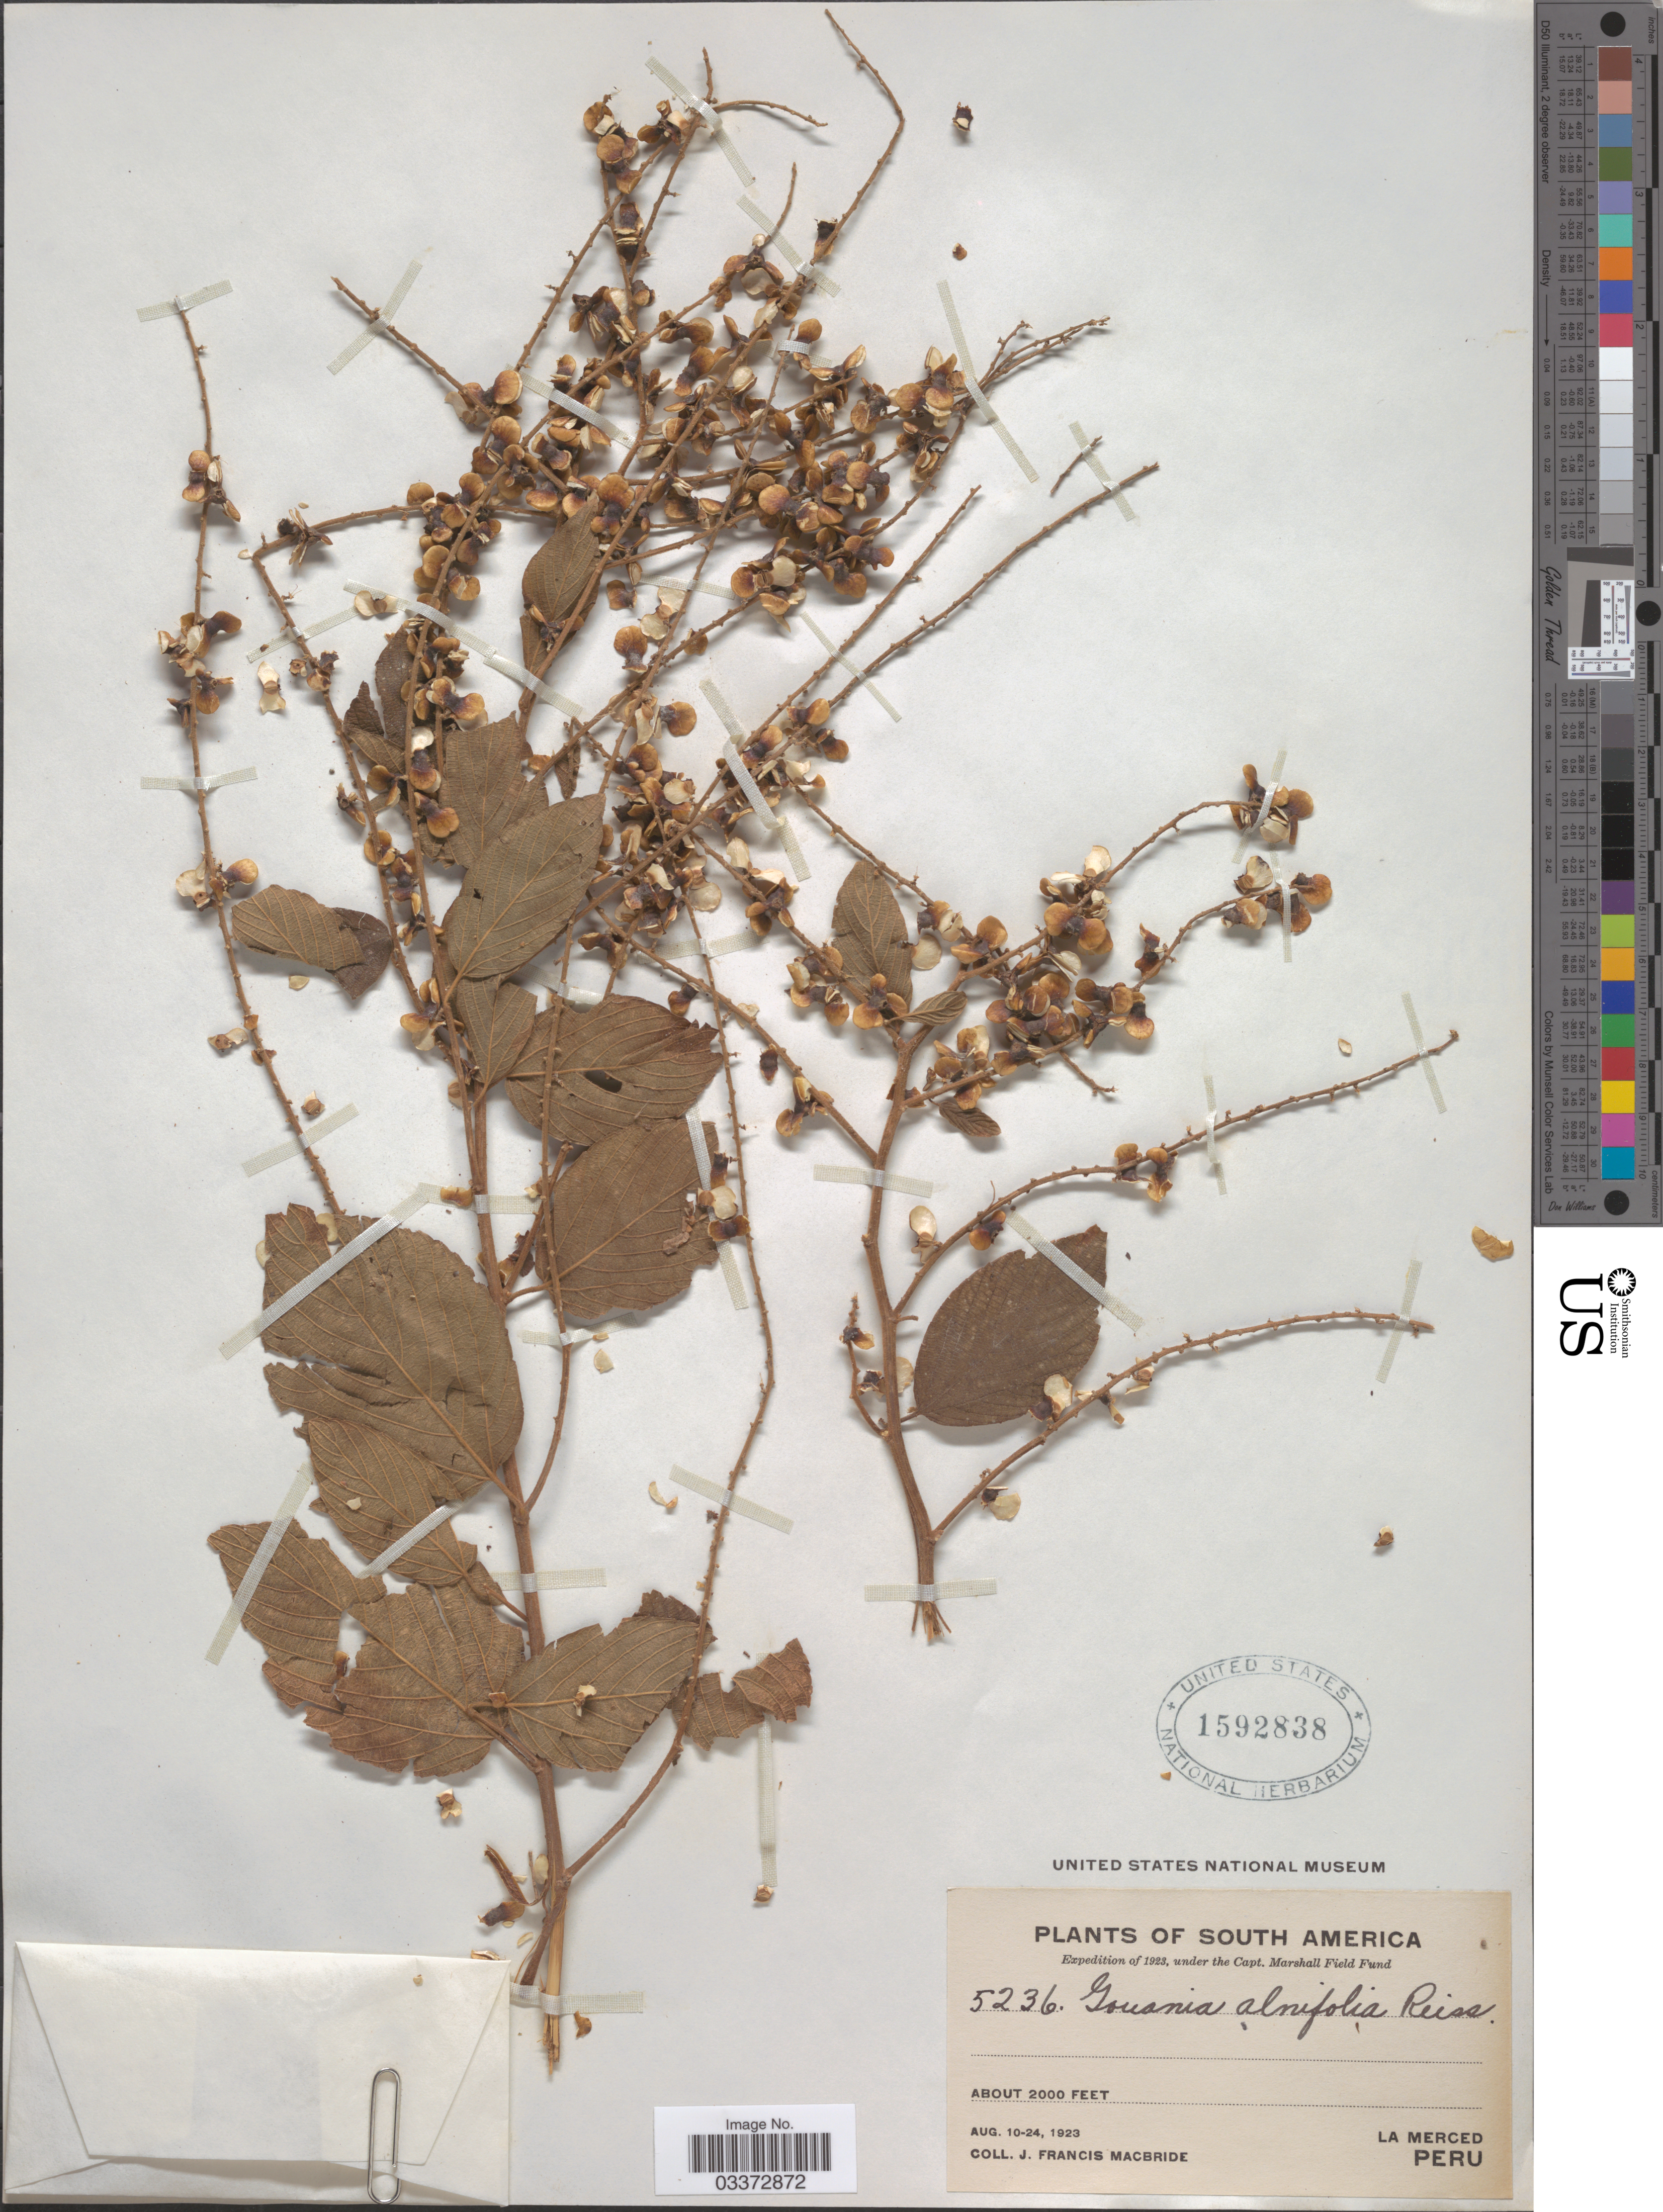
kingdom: Plantae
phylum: Tracheophyta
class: Magnoliopsida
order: Rosales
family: Rhamnaceae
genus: Gouania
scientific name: Gouania polygama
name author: (Jacq.) Urb.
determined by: Figueira, Mauricio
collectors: J. F. Macbride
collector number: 5236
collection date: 1923-08-10/1923-08-24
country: Peru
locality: La Merced.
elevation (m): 610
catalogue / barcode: US 1592838